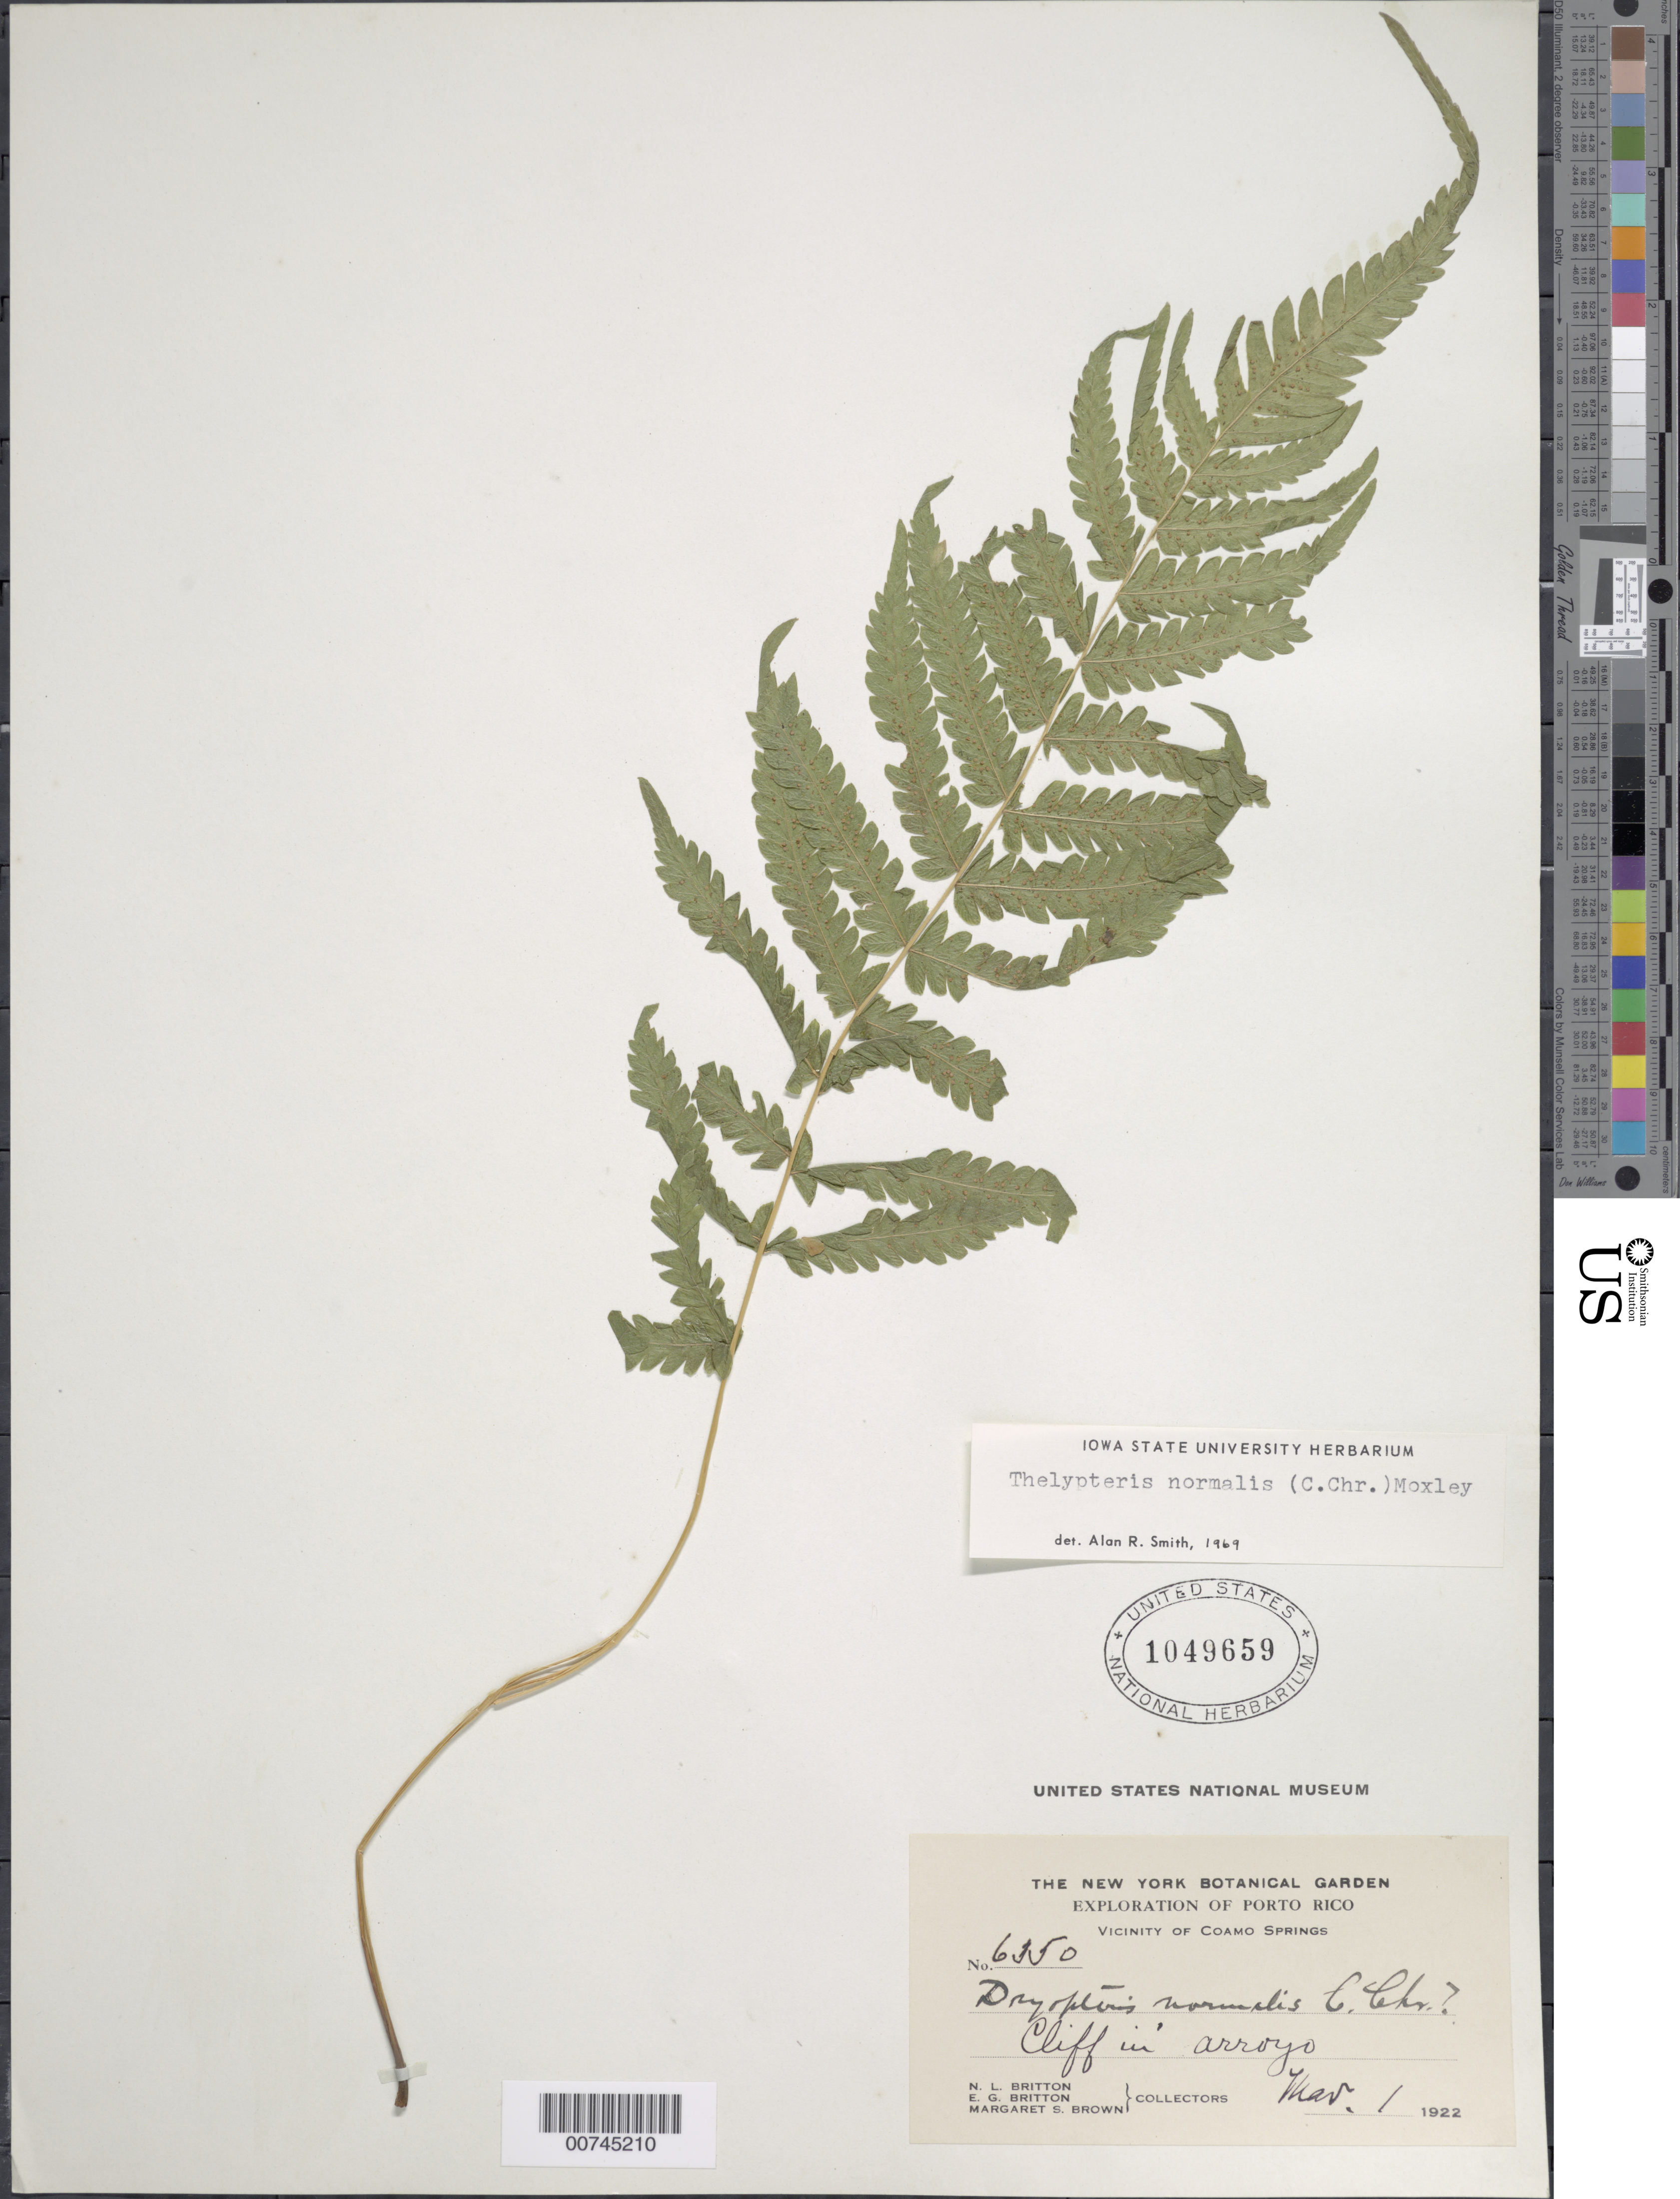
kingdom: Plantae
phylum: Tracheophyta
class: Polypodiopsida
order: Polypodiales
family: Thelypteridaceae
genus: Christella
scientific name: Christella kunthii comb. ined.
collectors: N. Britton, E. G. Britton & M. S. Brown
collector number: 6350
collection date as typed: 01 Mar 1922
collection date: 1922-03-01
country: Puerto Rico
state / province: Coamo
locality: Vicinity of Coamo Springs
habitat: Cliff in arroyo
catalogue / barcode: US 1049659